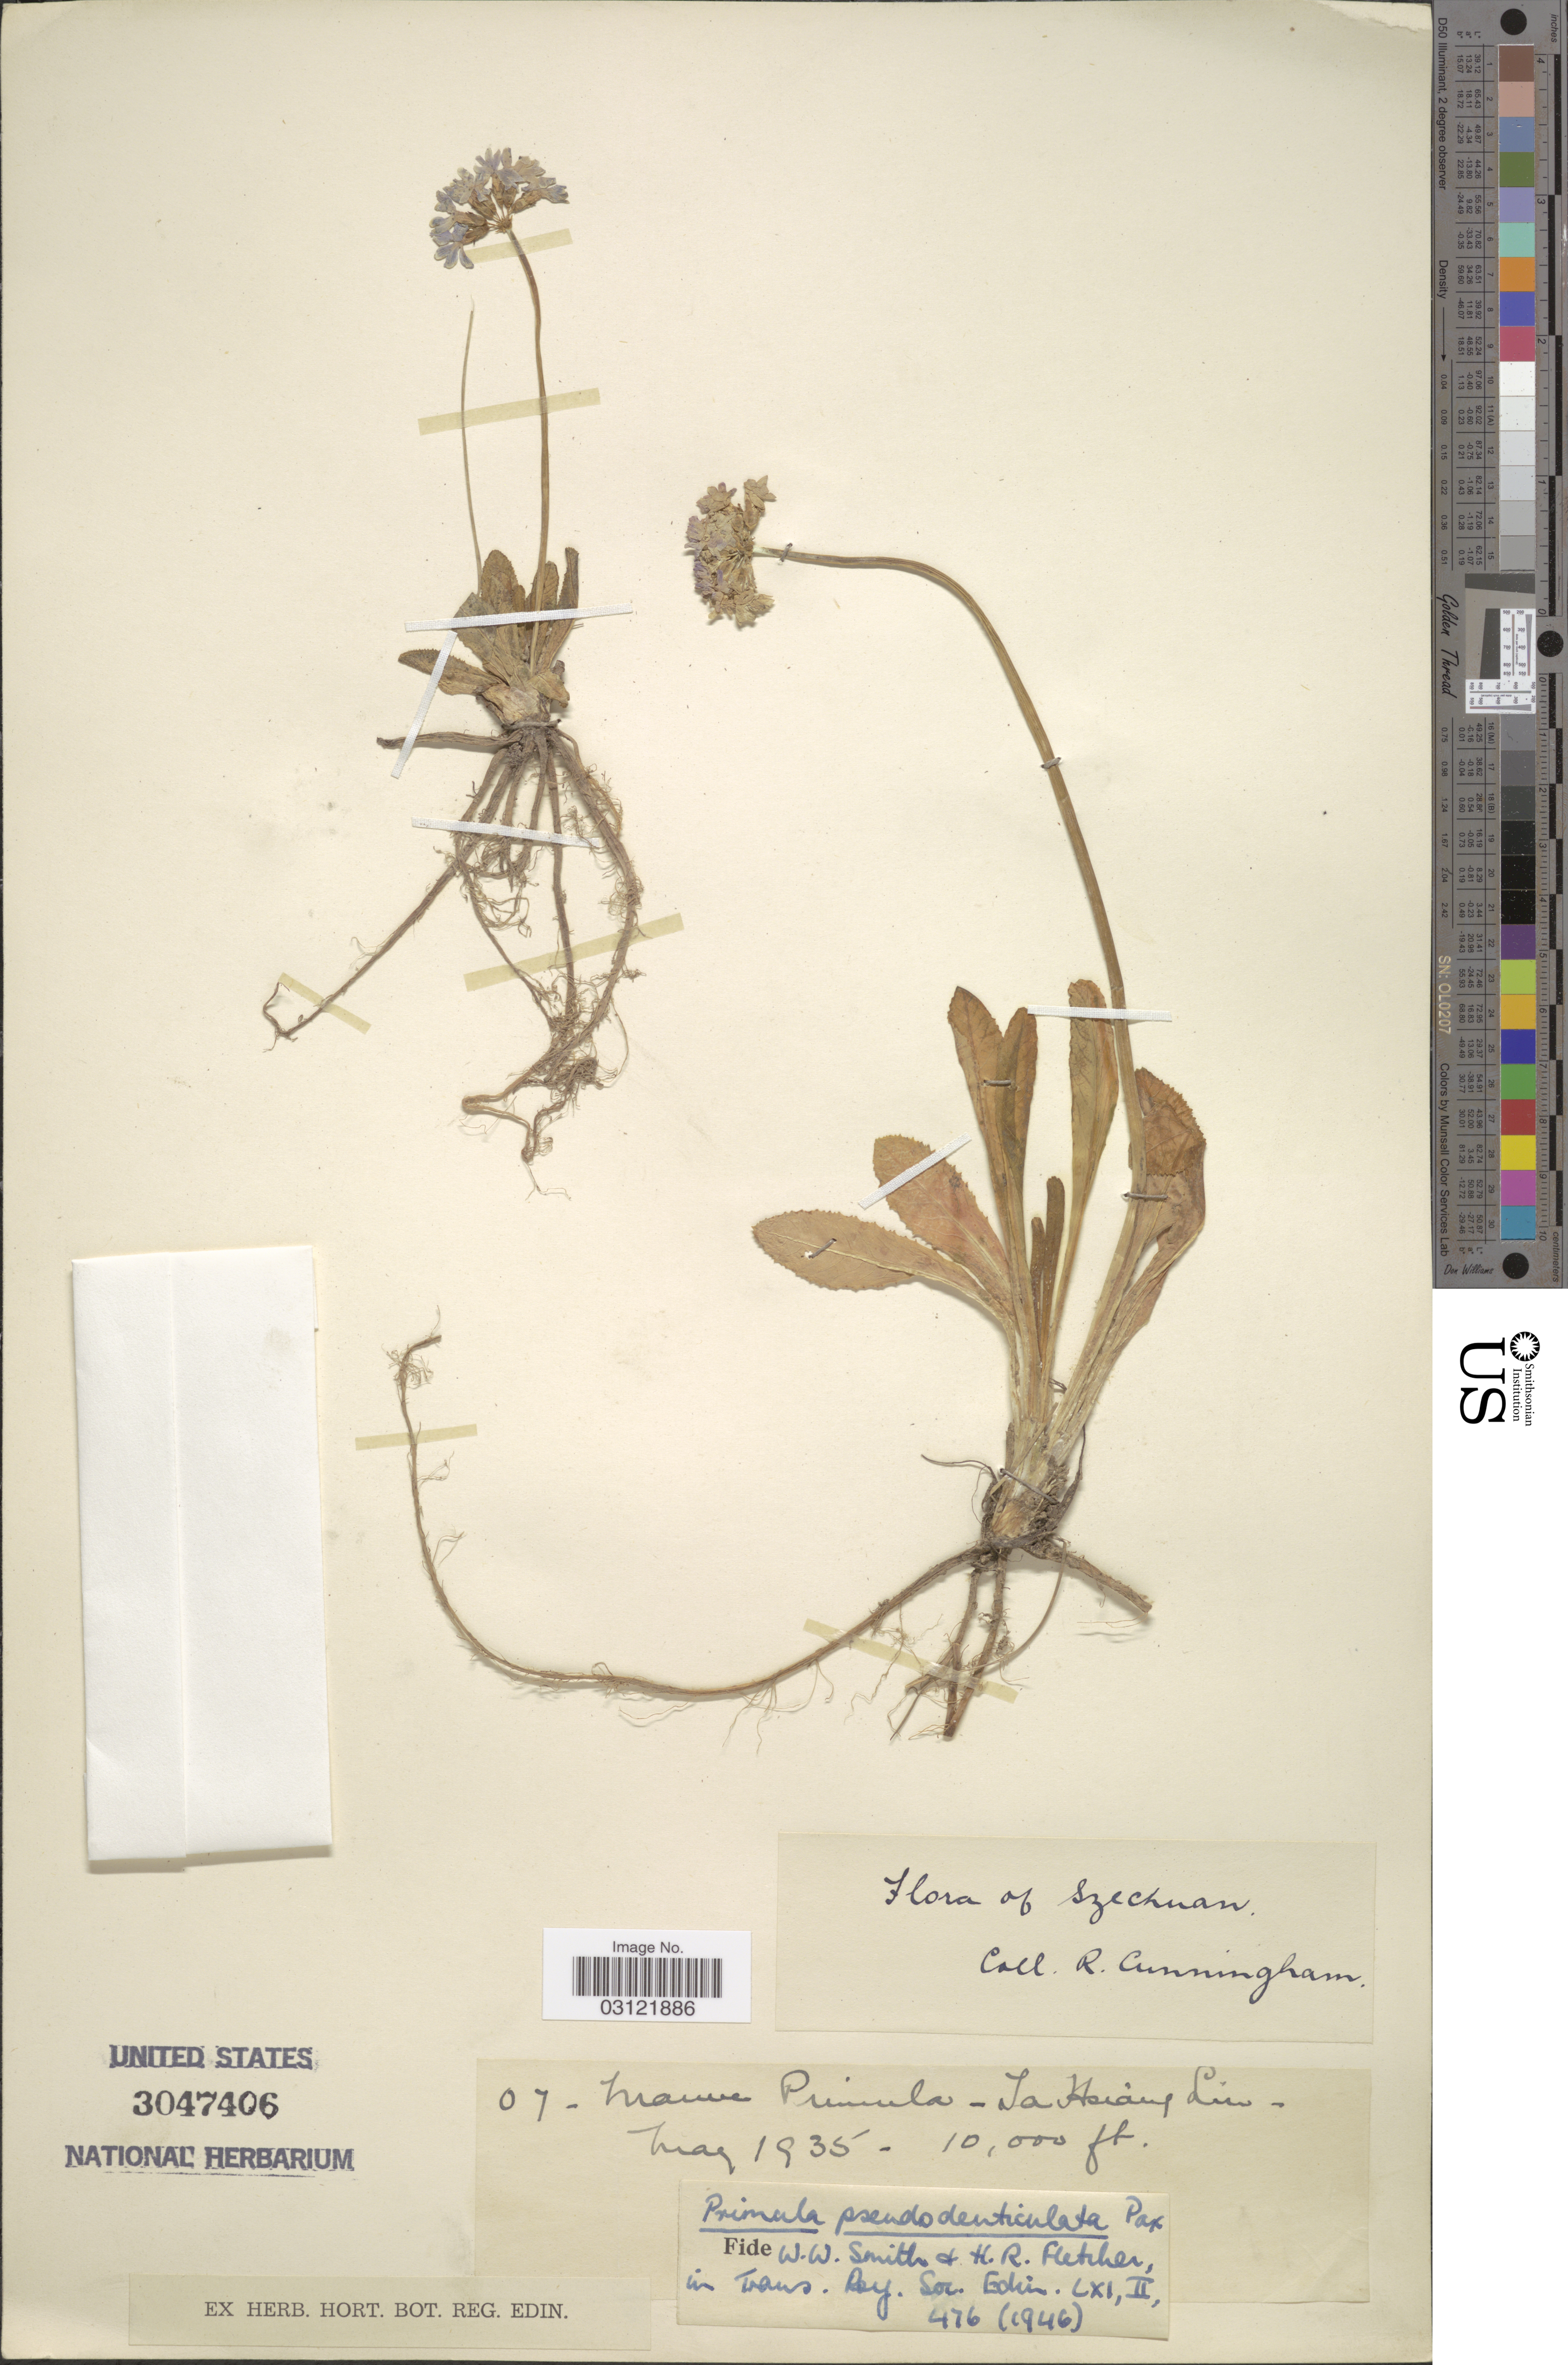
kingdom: Plantae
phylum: Tracheophyta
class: Magnoliopsida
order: Ericales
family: Primulaceae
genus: Primula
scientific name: Primula pseudodenticulata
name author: Pax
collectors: R. Cunningham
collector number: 07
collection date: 1935-05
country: China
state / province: Sichuan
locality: Szechuan. La Hsiang Liu.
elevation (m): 3048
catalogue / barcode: US 3047406